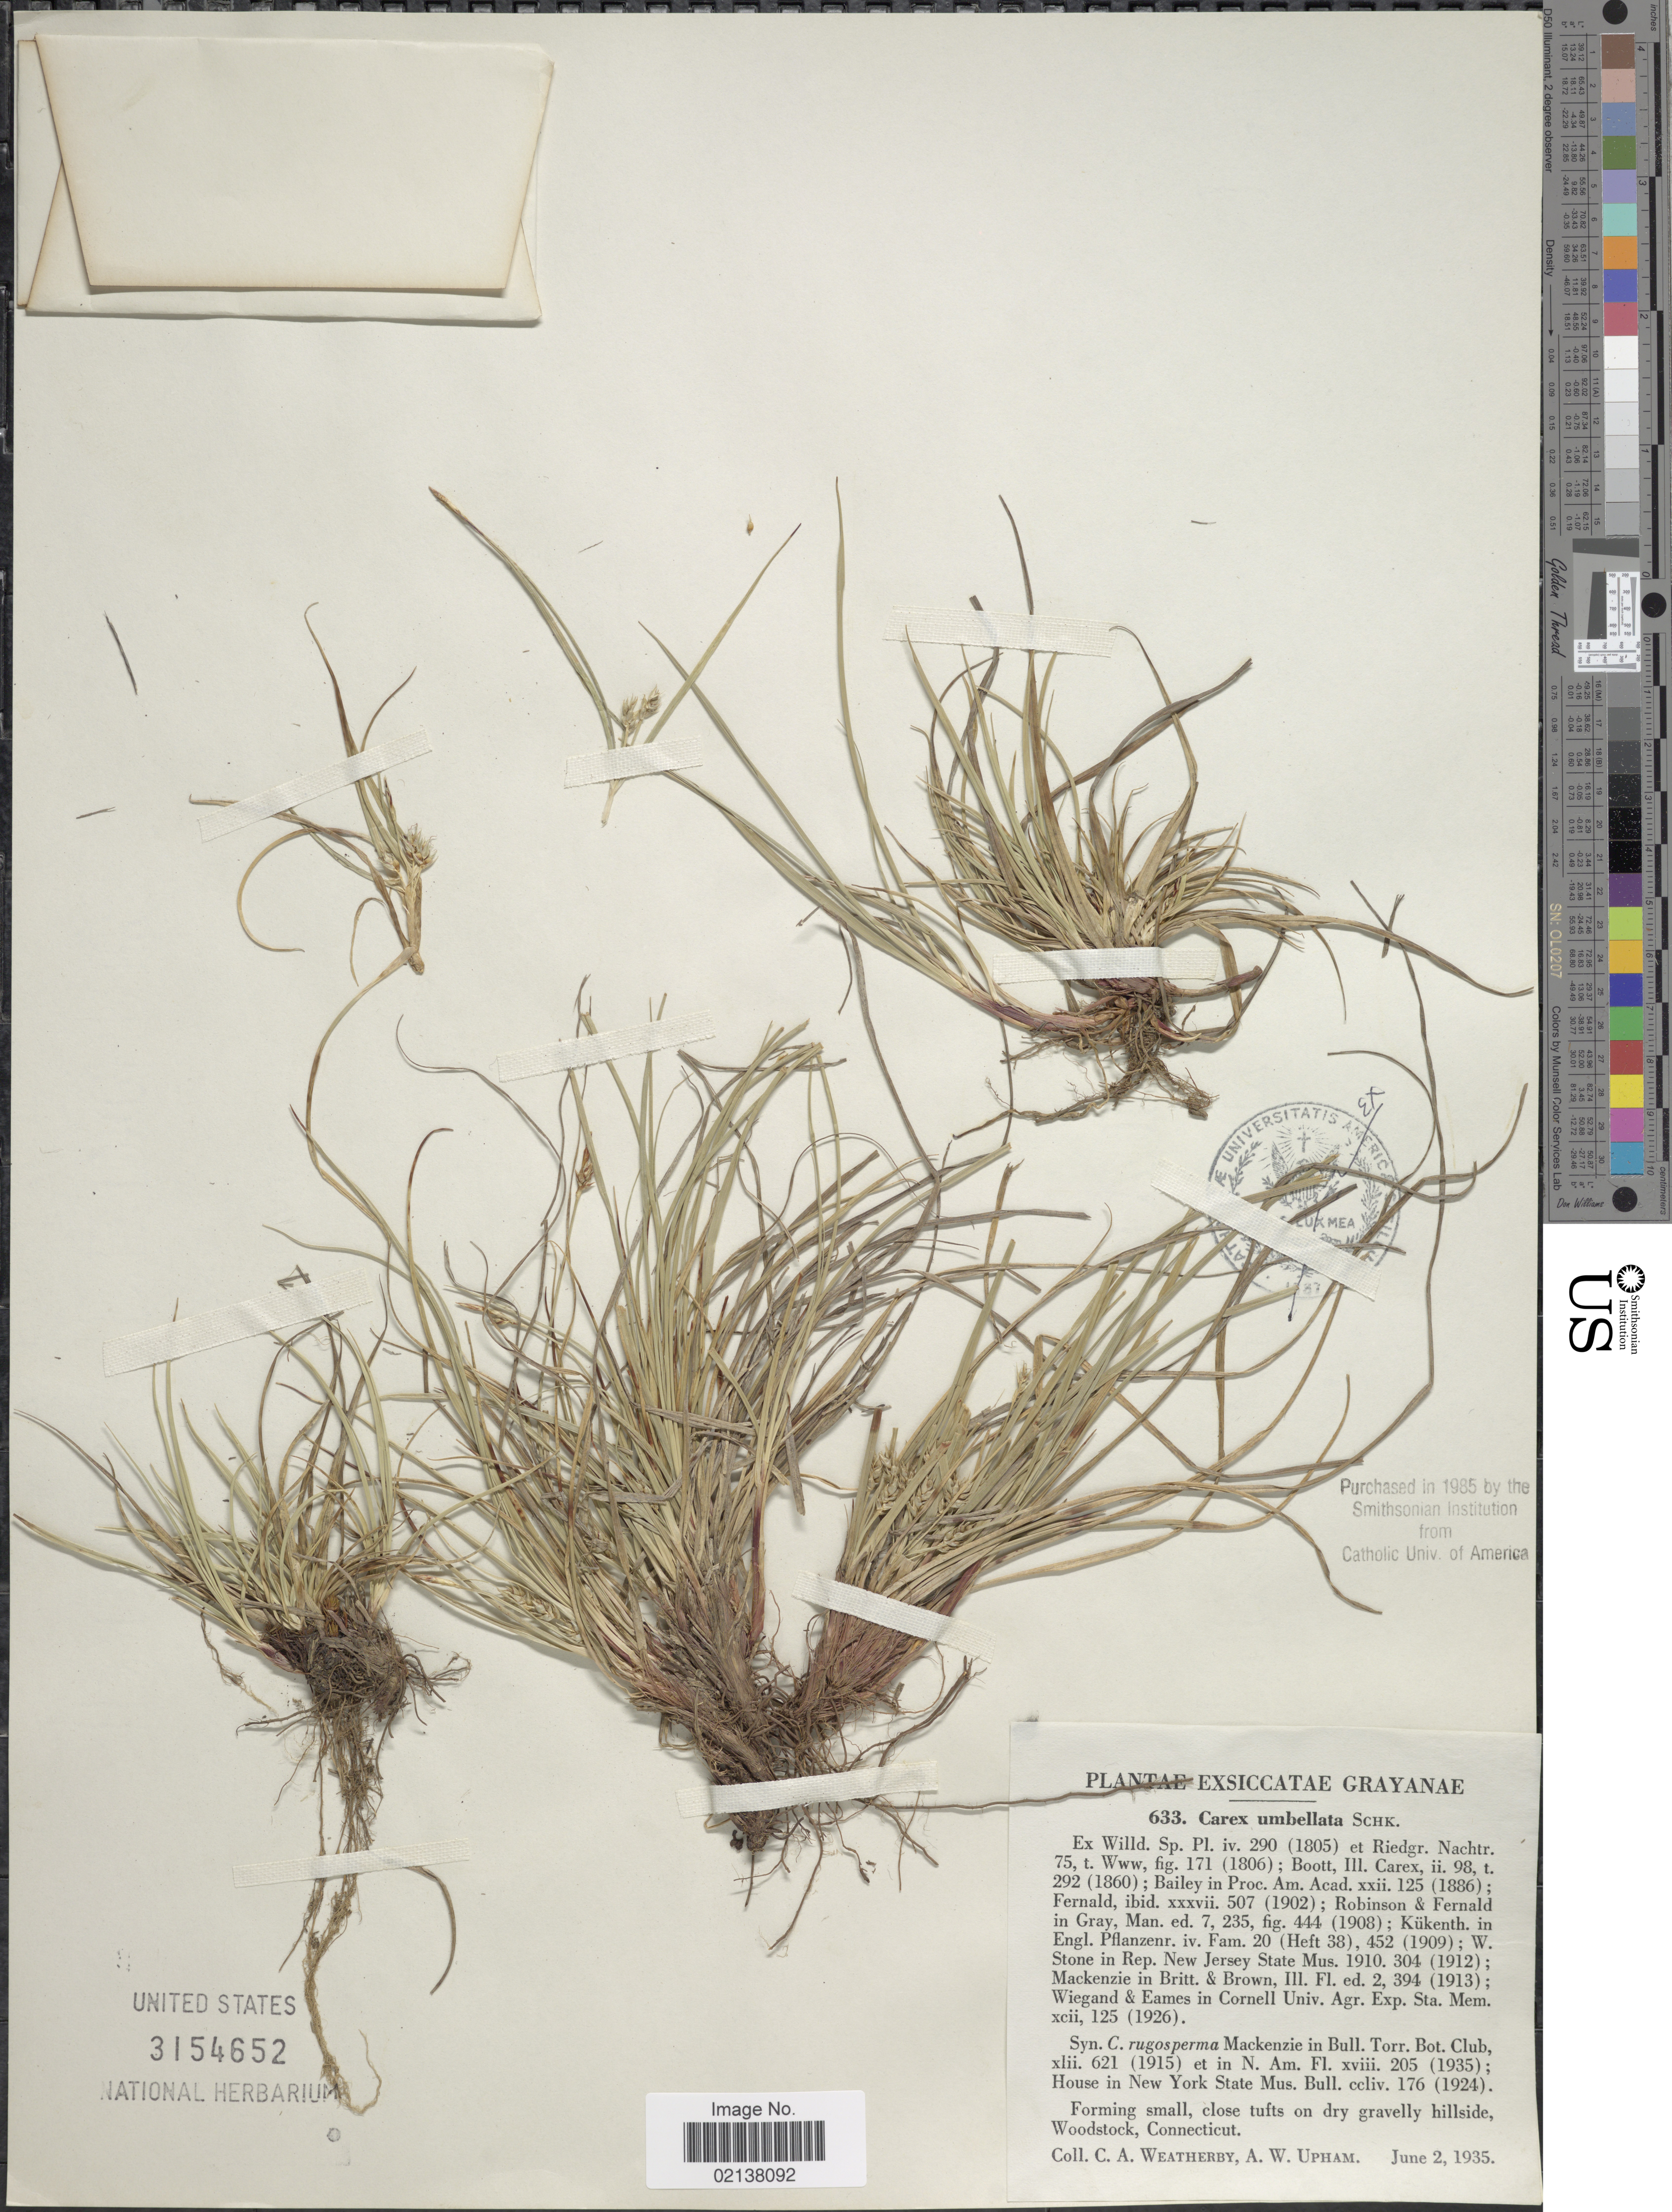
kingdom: Plantae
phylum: Tracheophyta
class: Liliopsida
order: Poales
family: Cyperaceae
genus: Carex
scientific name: Carex umbellata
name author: Schkuhr ex Willd.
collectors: C. A. Weatherby & A. Upham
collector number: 633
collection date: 1935-06-02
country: United States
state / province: Connecticut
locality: On dry gravelly hillside, Woodstock.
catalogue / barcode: US 3154652